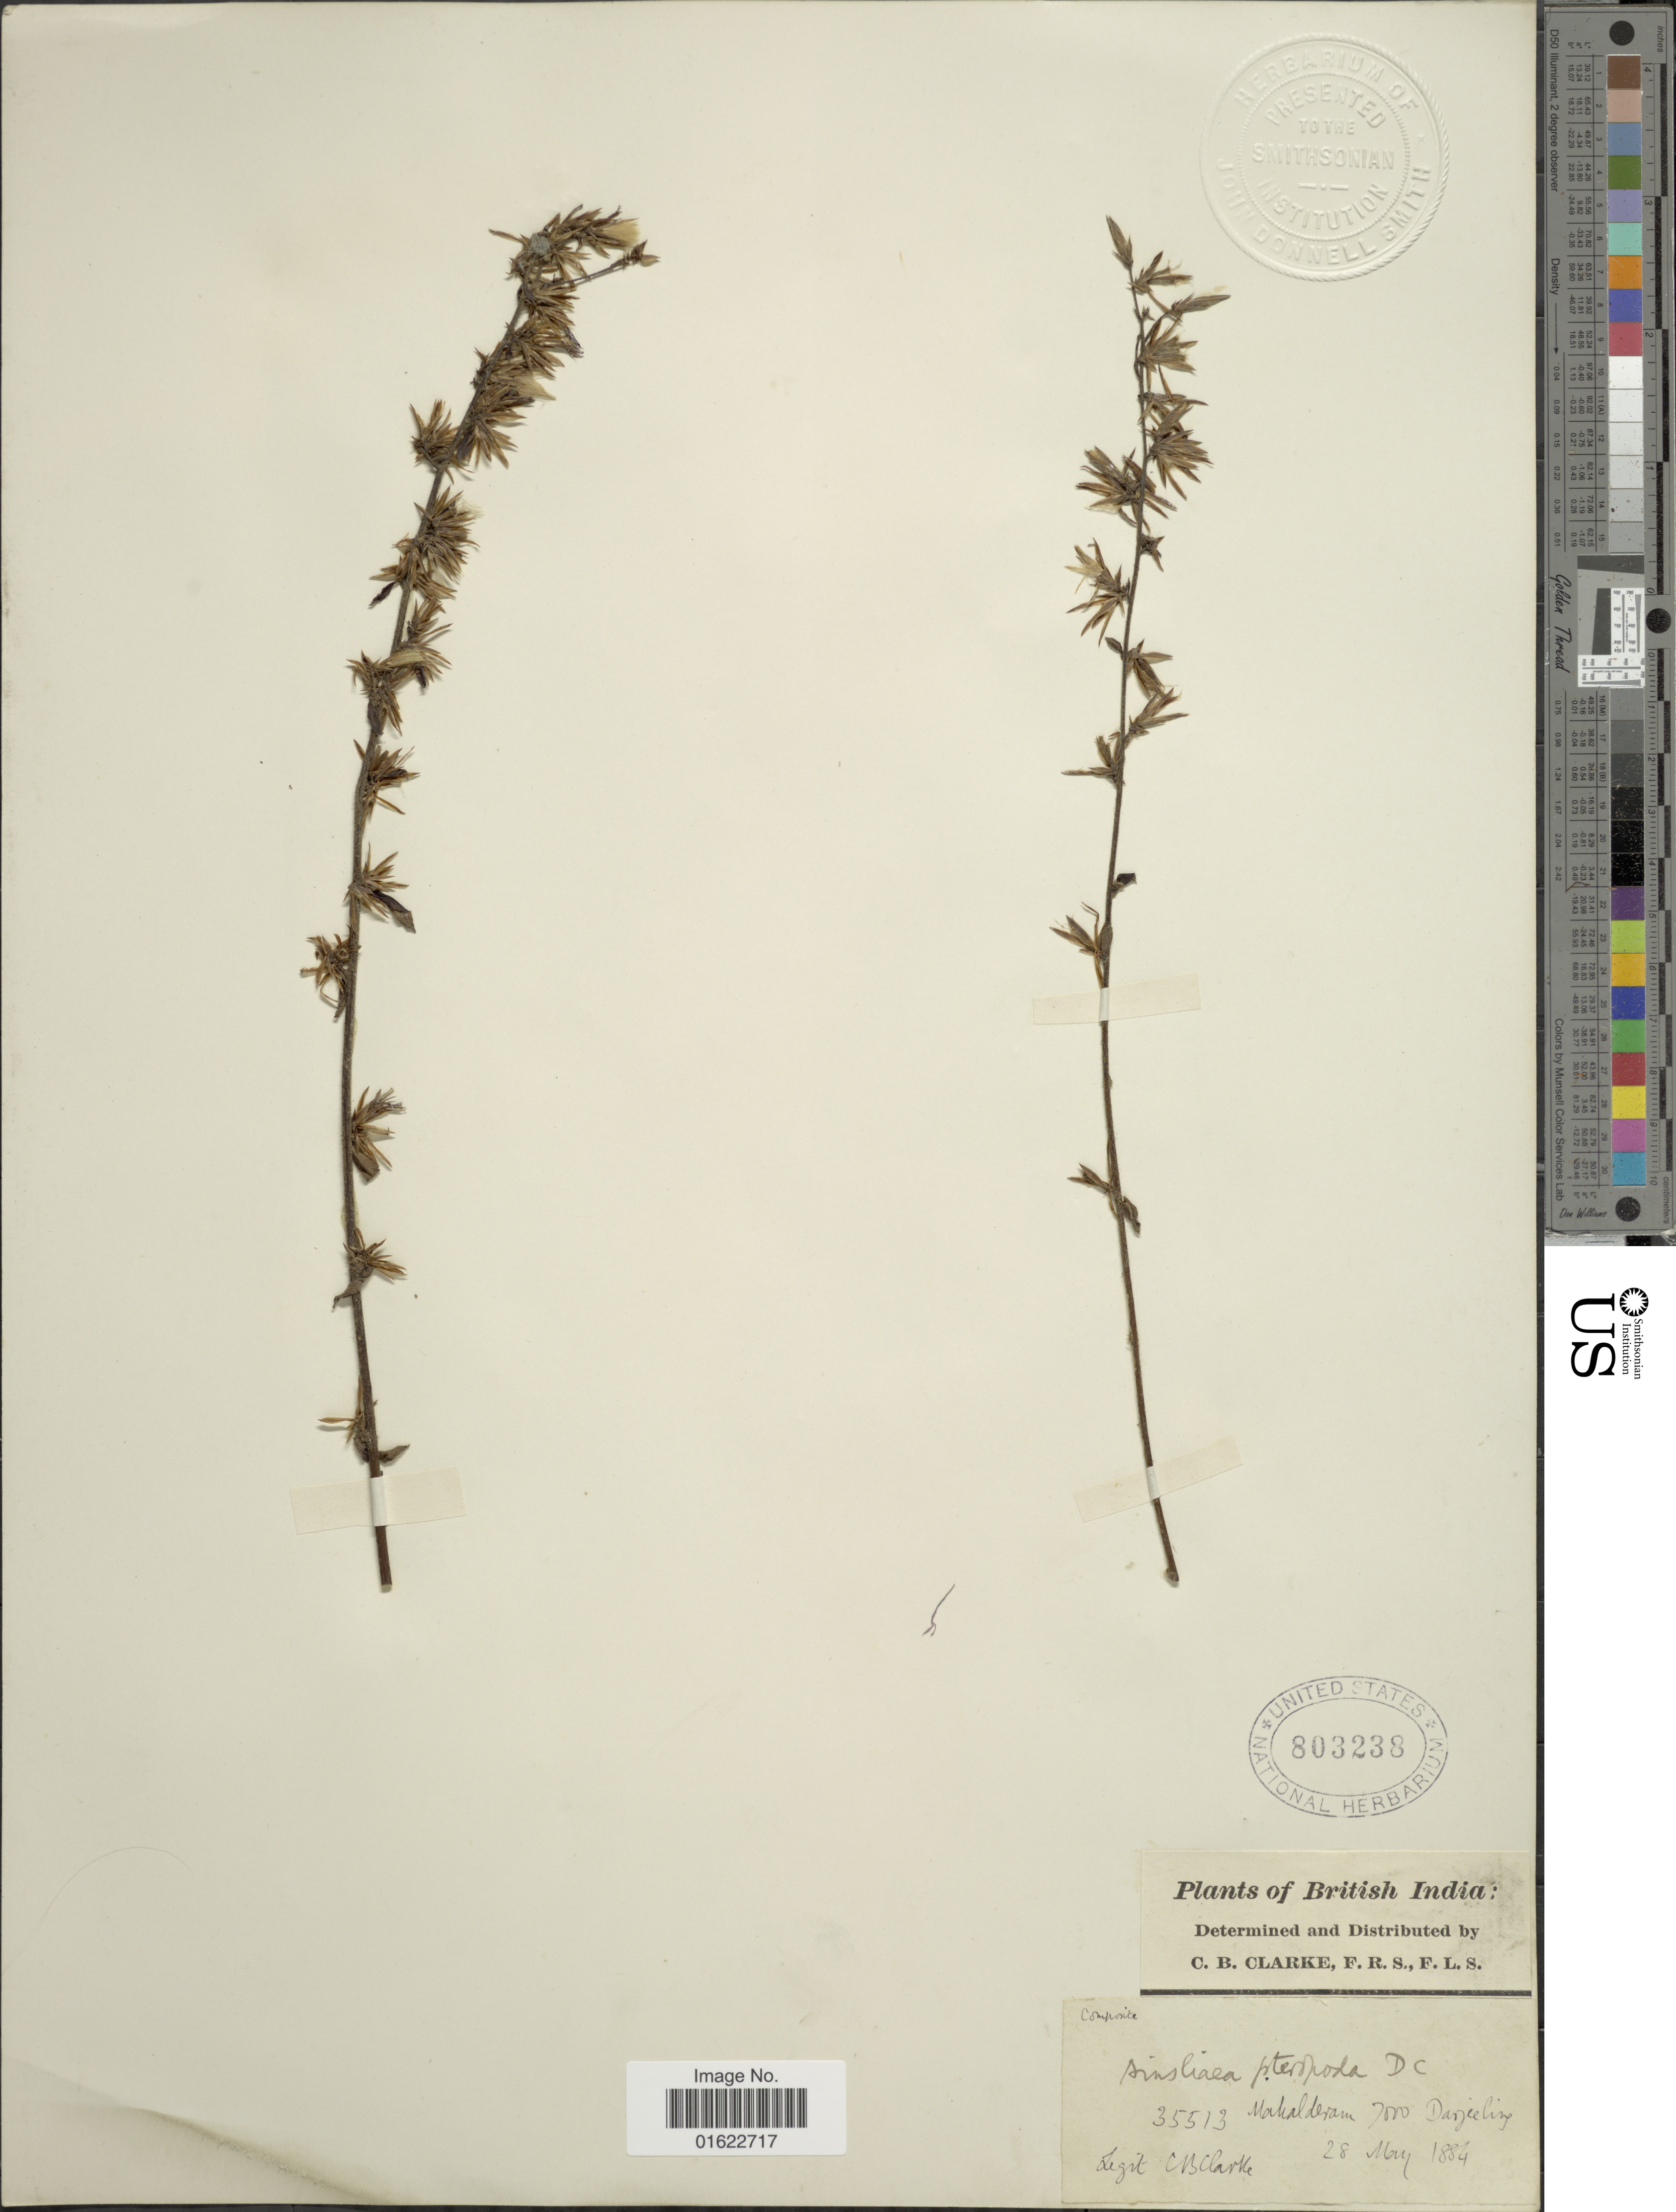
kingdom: Plantae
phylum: Tracheophyta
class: Magnoliopsida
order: Asterales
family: Asteraceae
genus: Ainsliaea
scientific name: Ainsliaea latifolia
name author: (D. Don) Sch. Bip.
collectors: C. B. Clarke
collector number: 35513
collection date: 1884-05-28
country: India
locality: British India, Mahalderam, Darjeeling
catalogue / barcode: US 803238